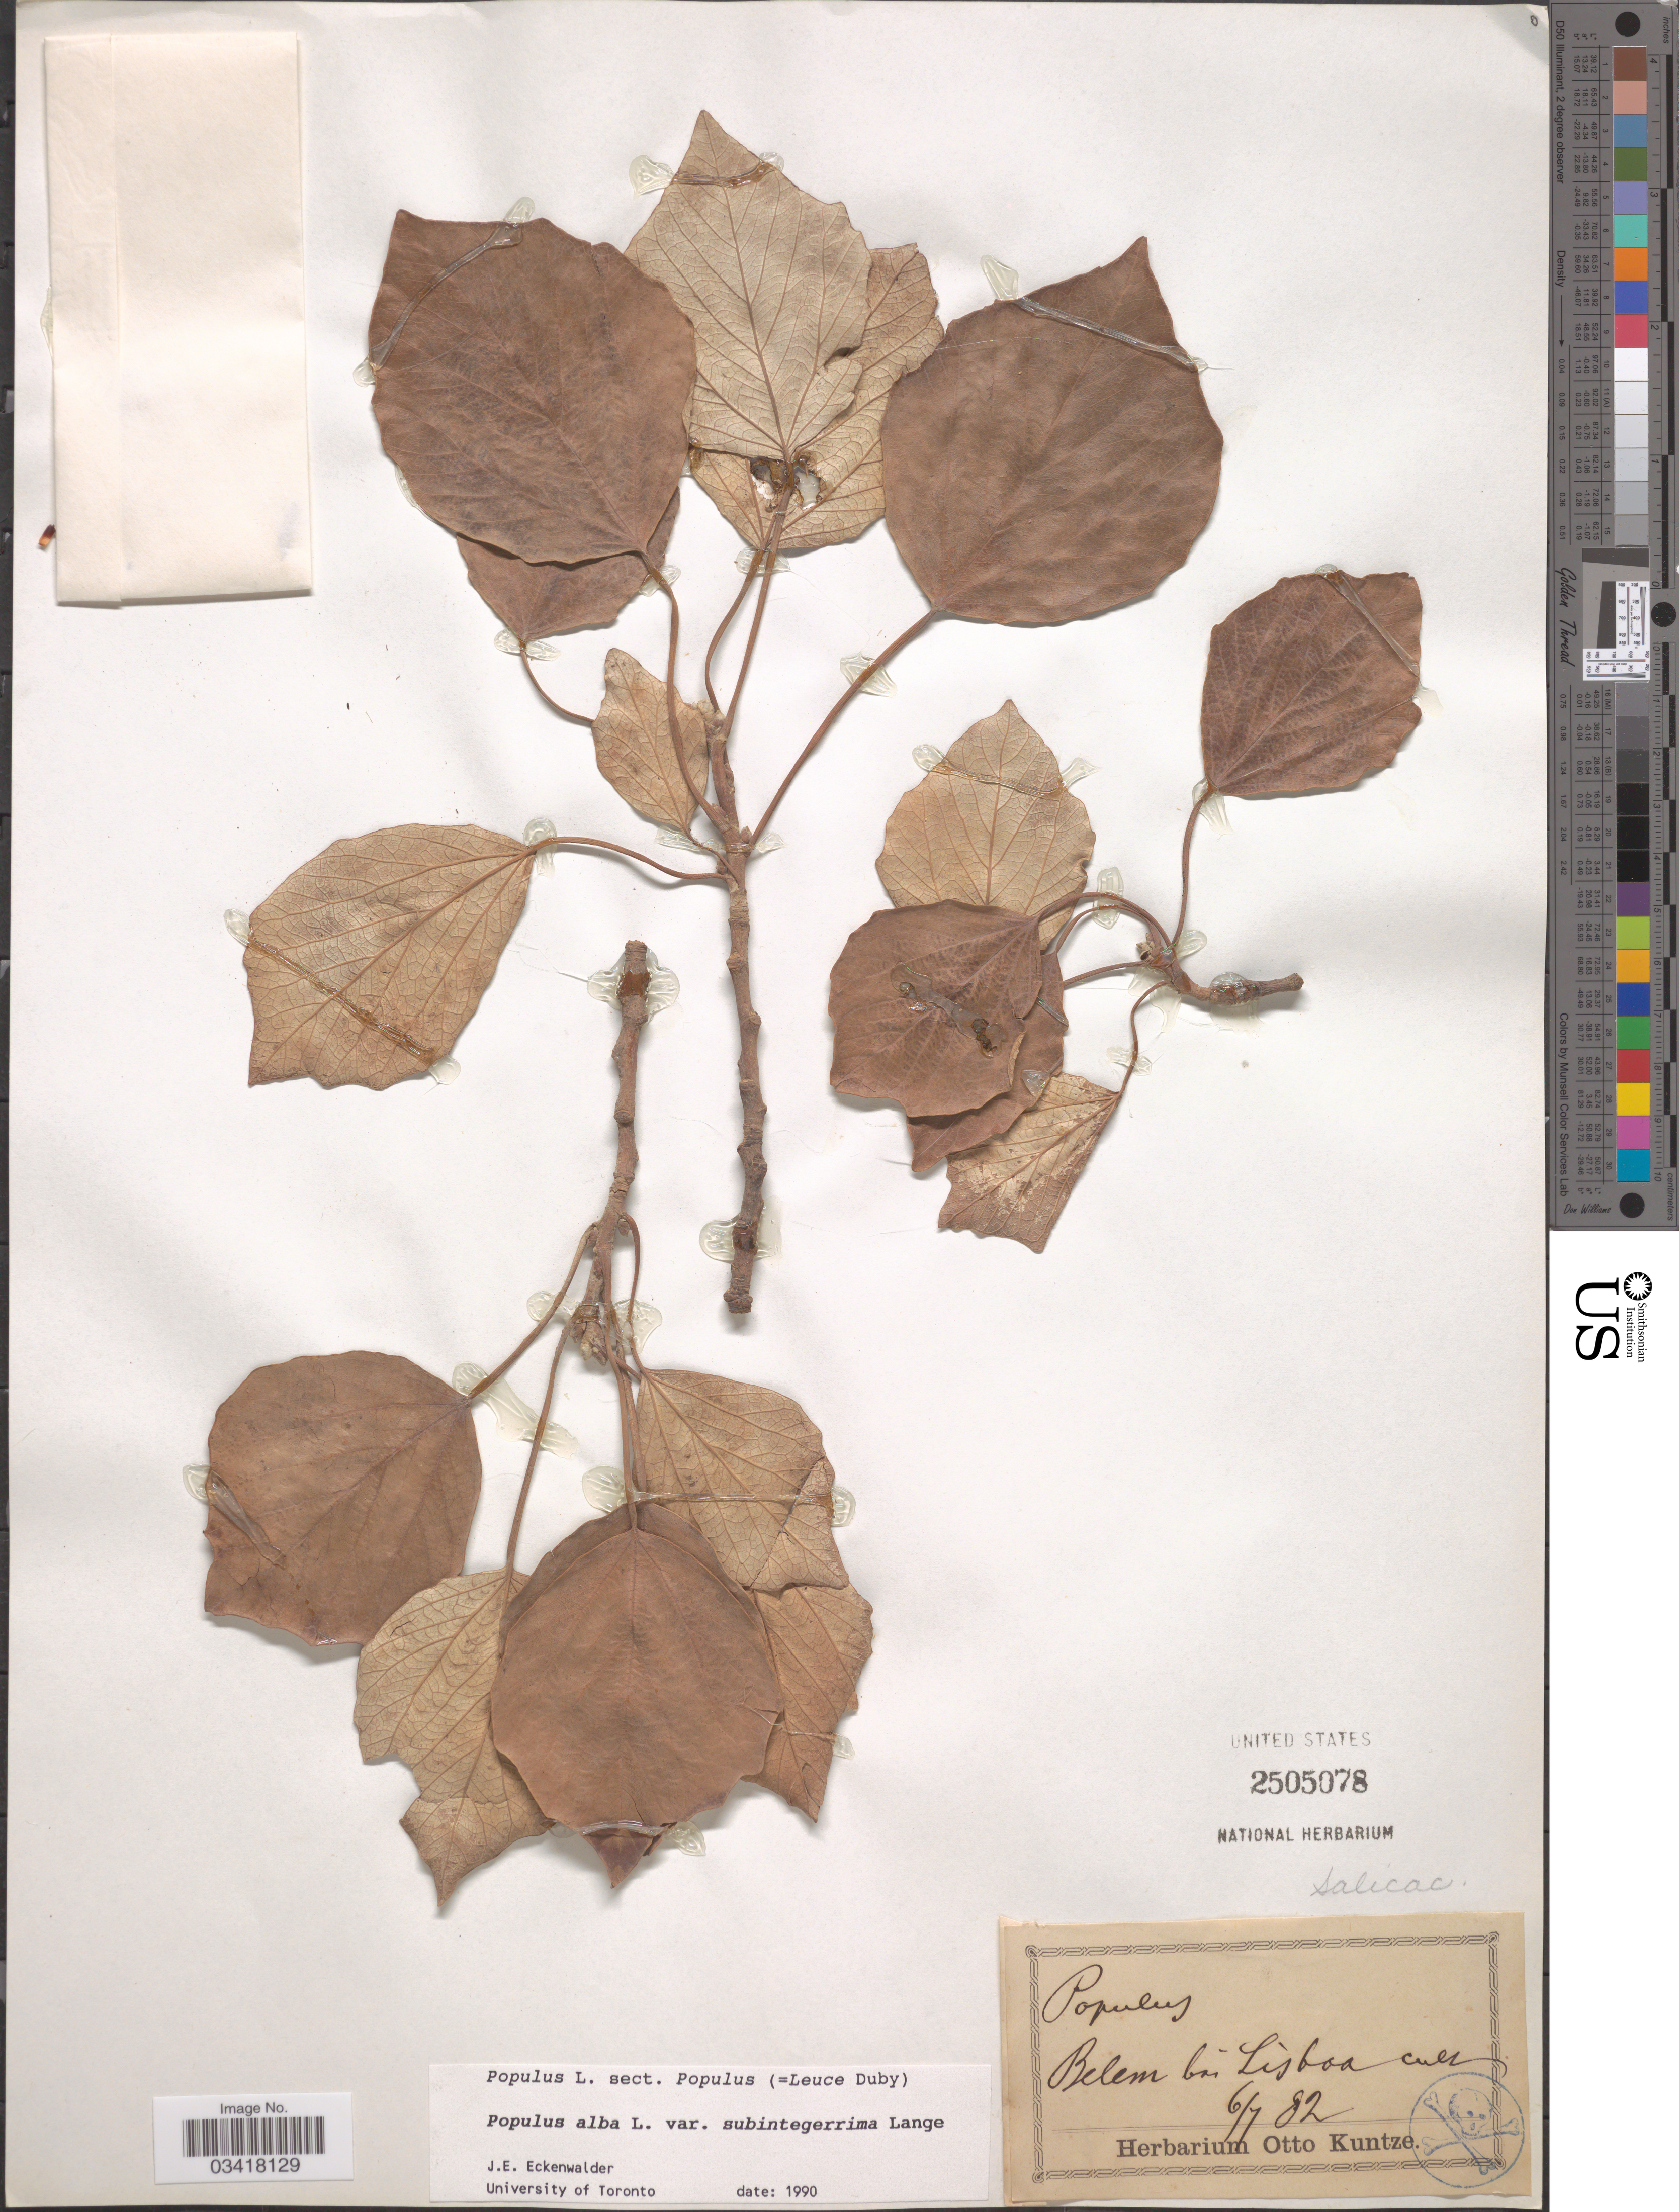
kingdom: Plantae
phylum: Tracheophyta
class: Magnoliopsida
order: Malpighiales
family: Salicaceae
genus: Populus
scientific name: Populus alba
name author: L.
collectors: ex herb. Otto Kuntze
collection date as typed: Transcribed d/m/y: 6/7/82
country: Portugal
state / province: Lisboa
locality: Belem bei Lisboa.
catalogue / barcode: US 2505078